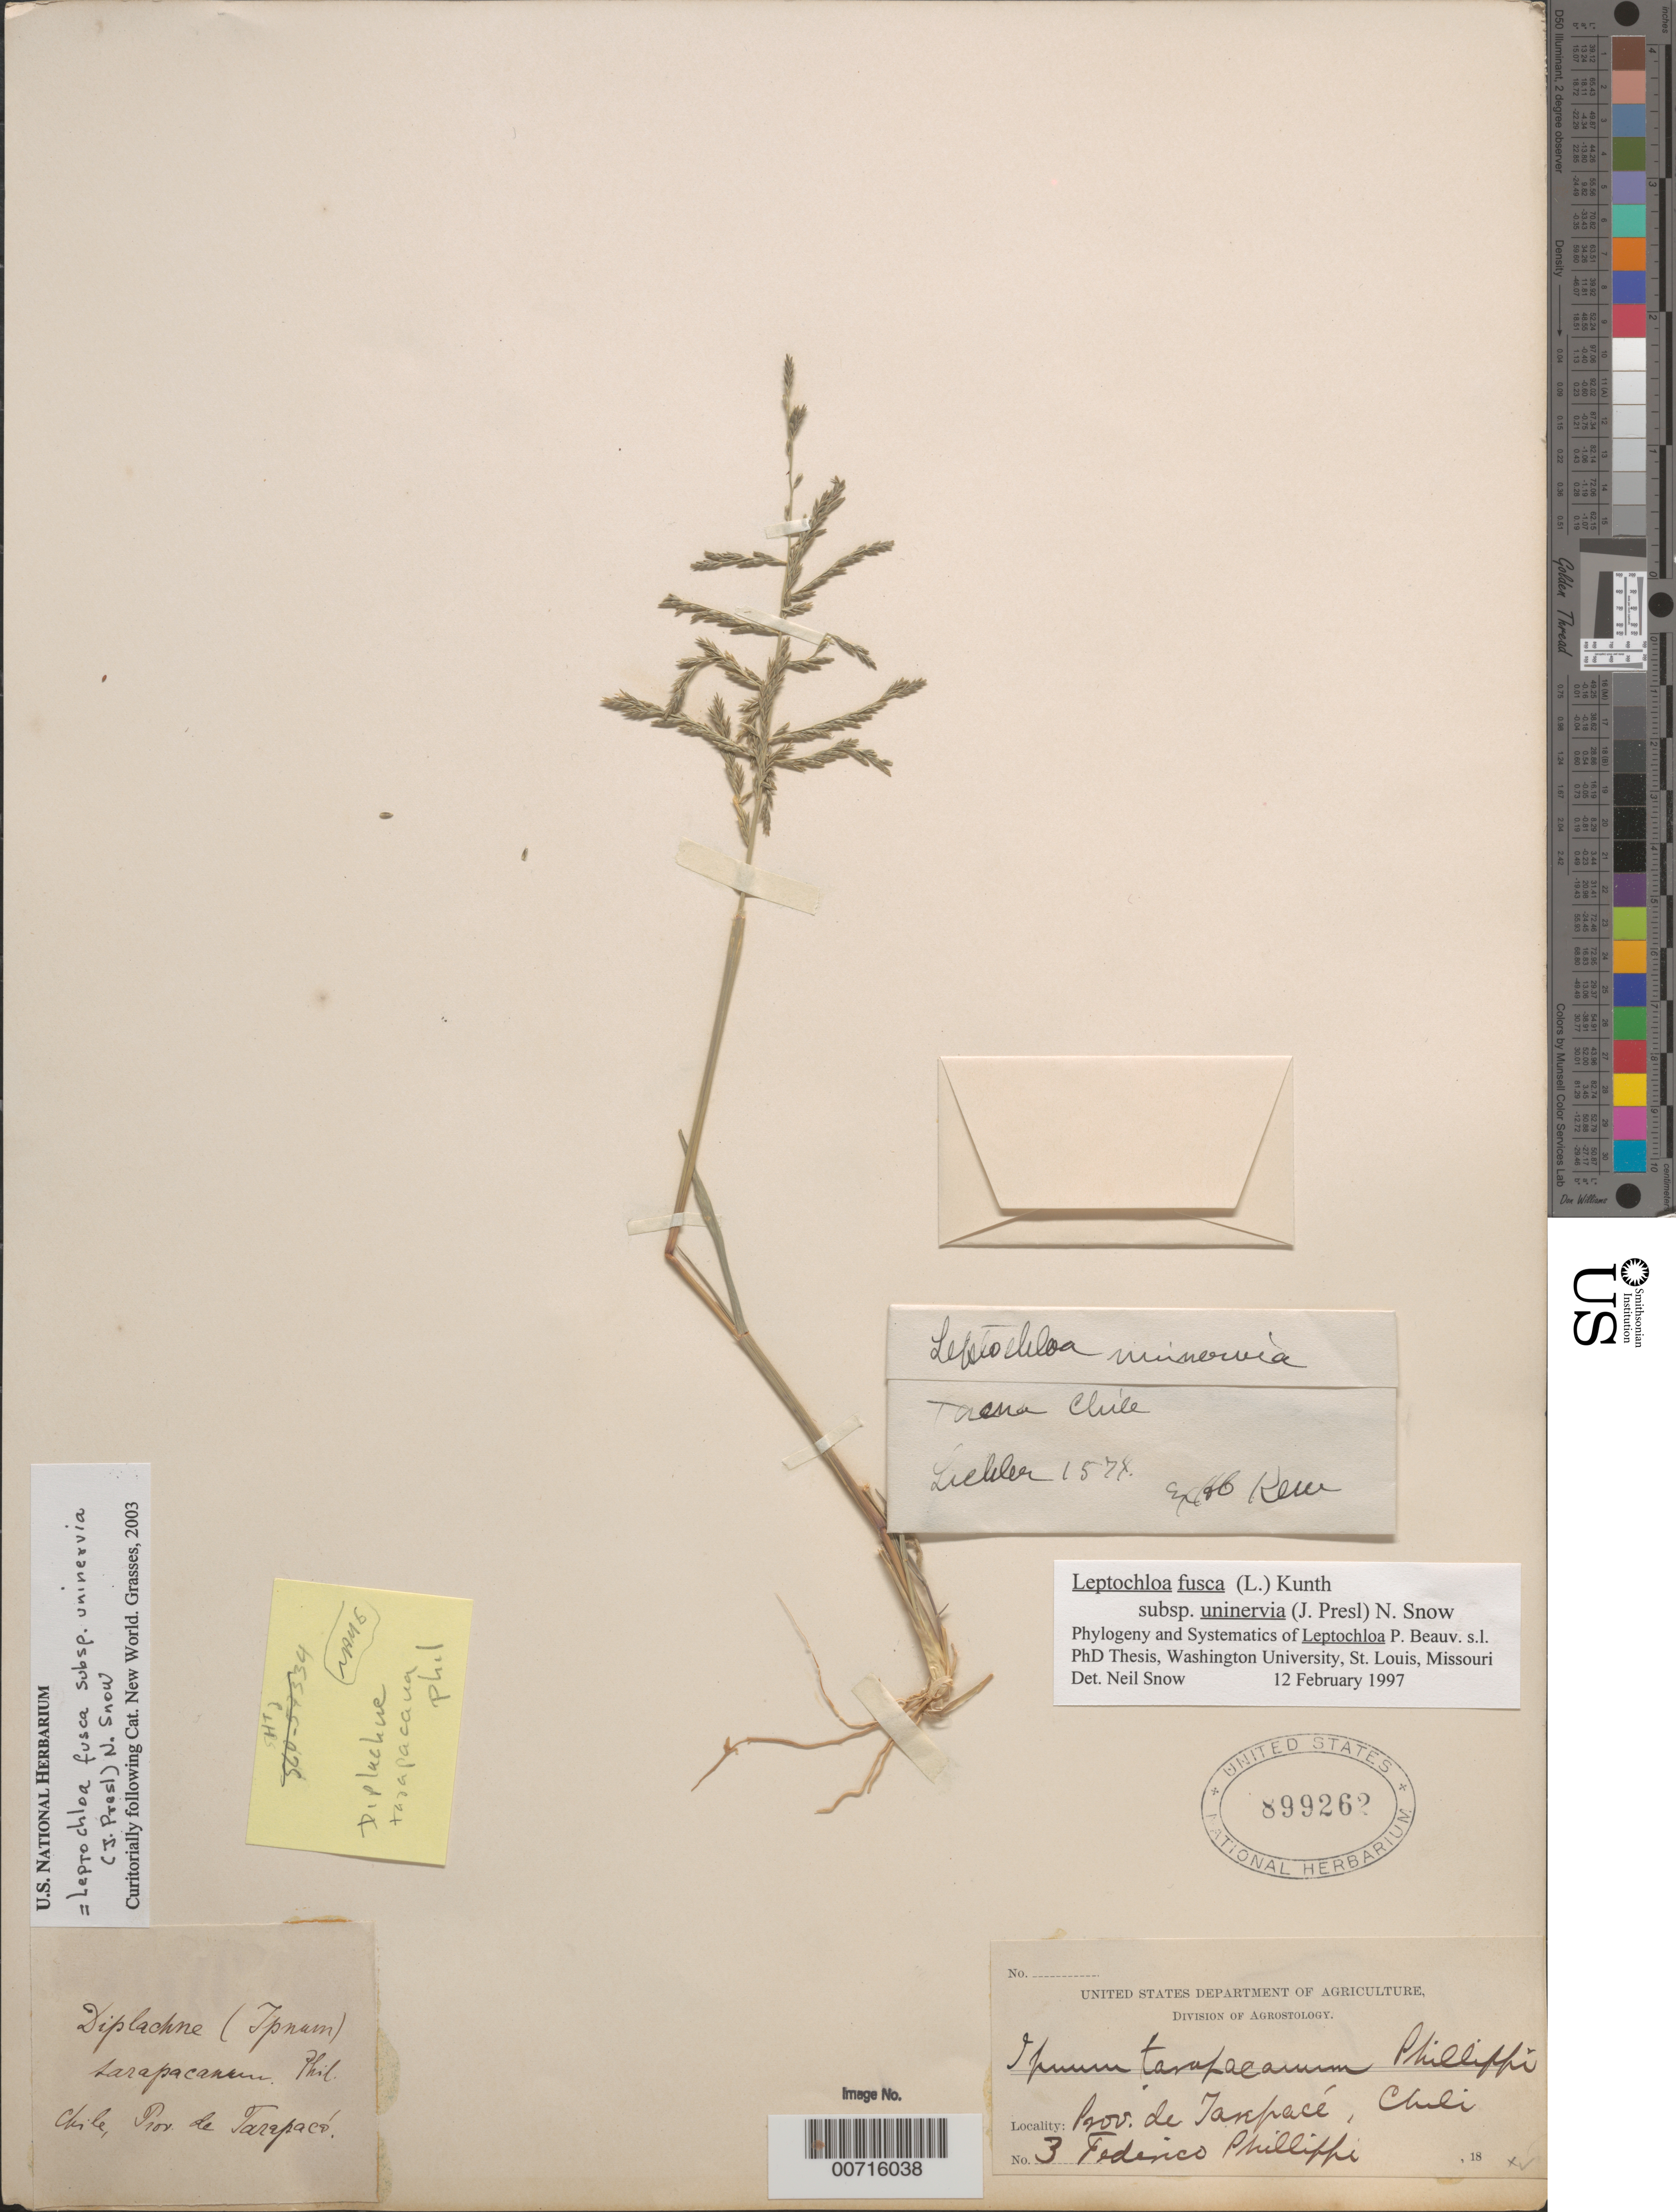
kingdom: Plantae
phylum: Tracheophyta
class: Liliopsida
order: Poales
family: Poaceae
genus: Leptochloa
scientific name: Leptochloa fusca subsp. uninervia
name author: Kunth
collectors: F. Philippi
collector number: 3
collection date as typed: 18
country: Chile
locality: Prov. de Tanpacé.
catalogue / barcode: US 899262